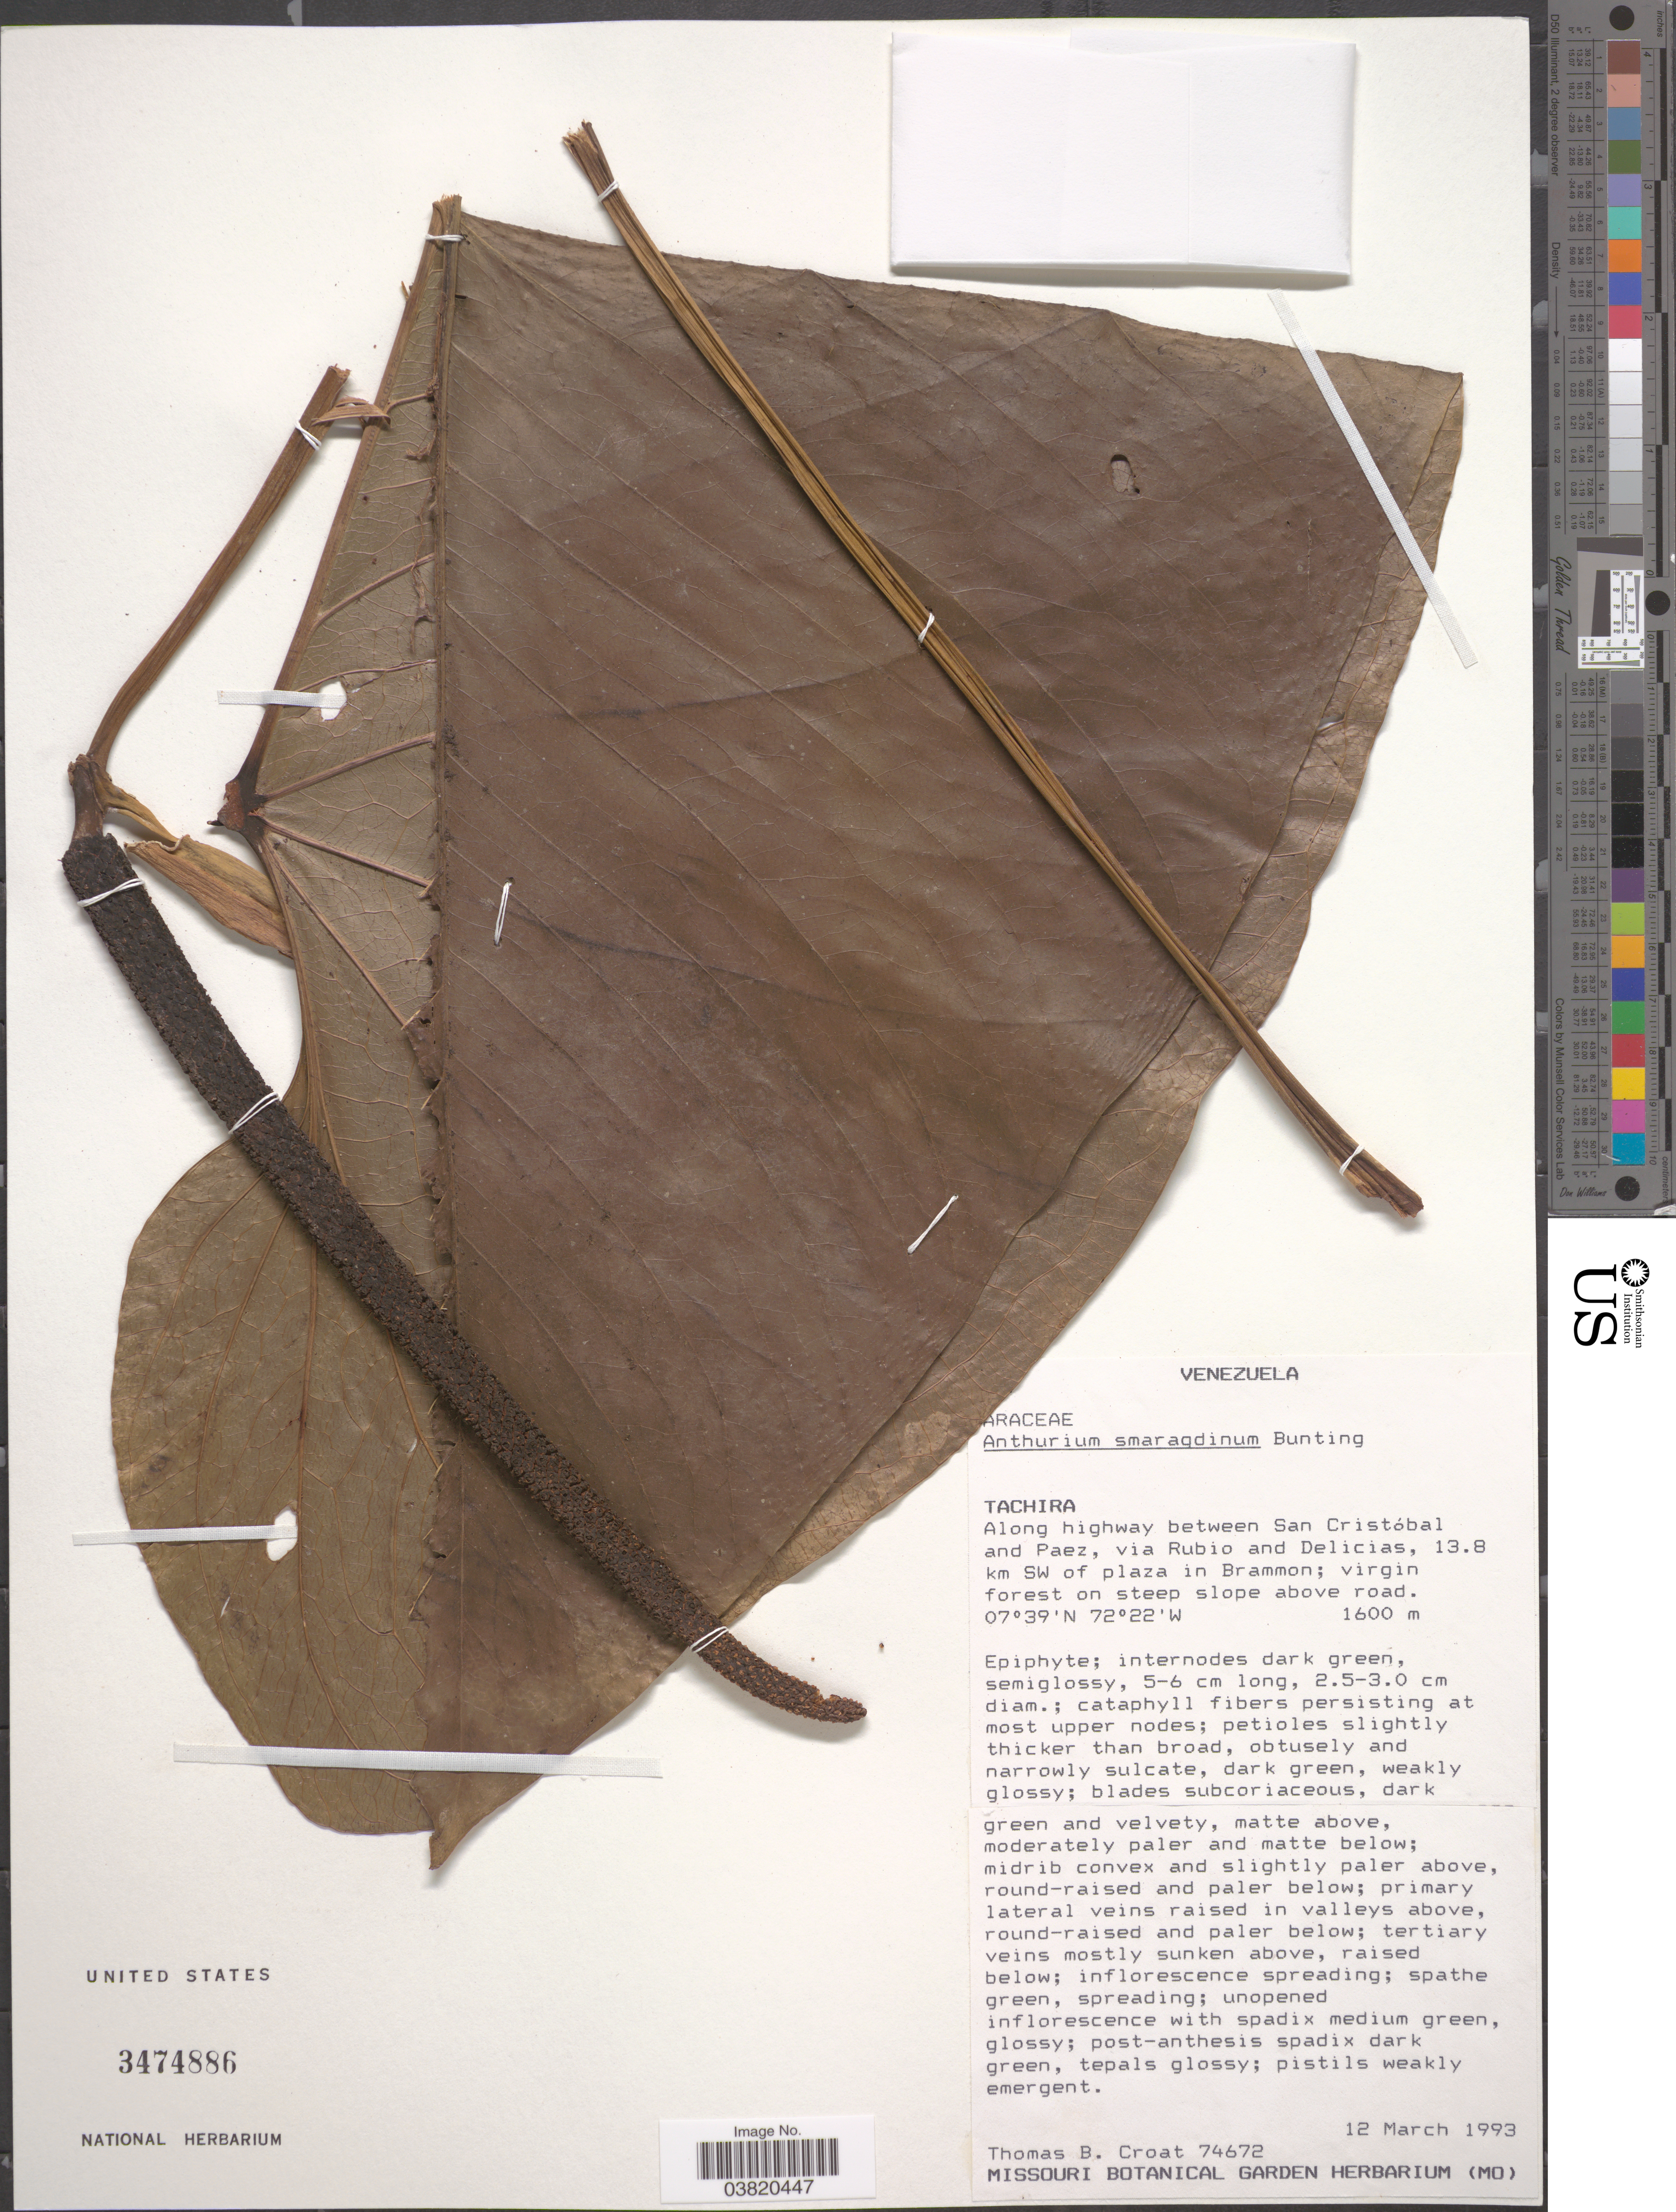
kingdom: Plantae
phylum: Tracheophyta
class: Liliopsida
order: Alismatales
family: Araceae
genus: Anthurium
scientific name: Anthurium smaragdinum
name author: G.S. Bunting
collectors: T. B. Croat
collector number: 74672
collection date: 1993-03-12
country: Venezuela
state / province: Tachira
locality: Along highway between San Cristóbal and Paez, via Rubio and Delicias, 13.8 km SW of plaza in Brammon; on steep slope above road.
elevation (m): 1600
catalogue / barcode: US 3474886